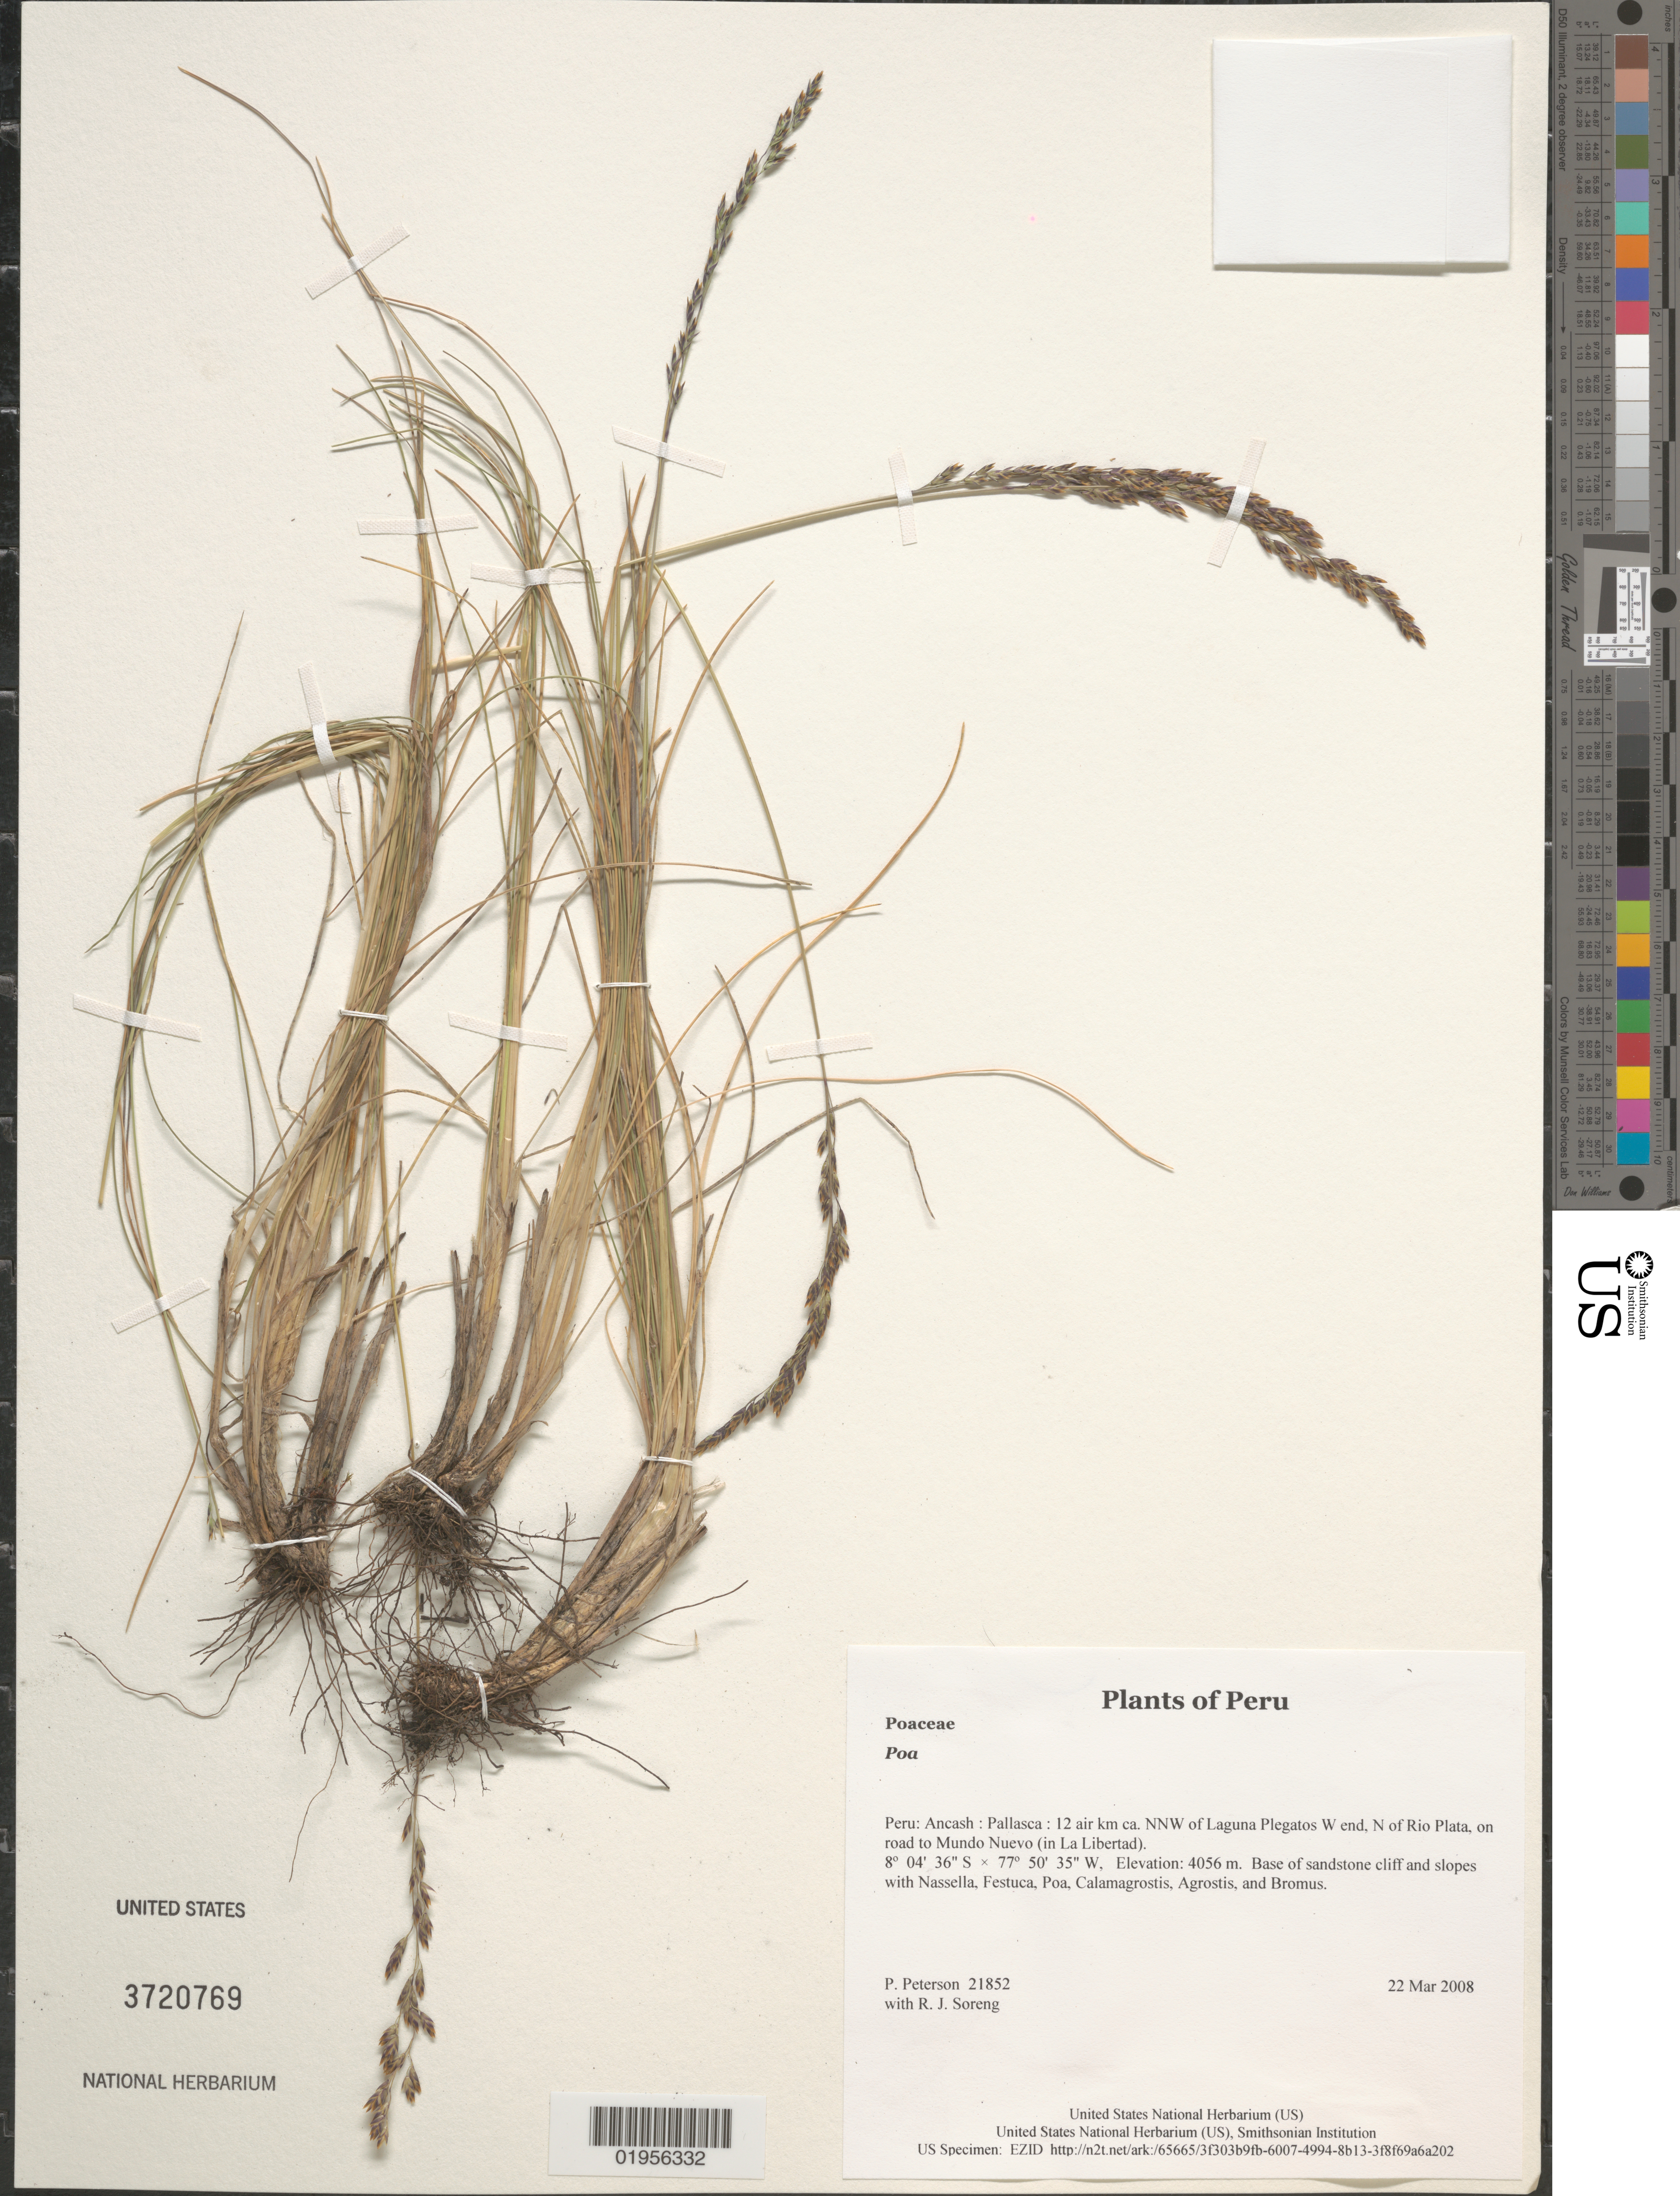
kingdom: Plantae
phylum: Tracheophyta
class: Liliopsida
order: Poales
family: Poaceae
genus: Poa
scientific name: Poa sp.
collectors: P. M. Peterson & R. J. Soreng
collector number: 21852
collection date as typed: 22 Mar 2008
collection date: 2008-03-22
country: Peru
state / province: Ancash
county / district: Pallasca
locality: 12 air km ca. NNW of Laguna Plegatos W end, N of Rio Plata, on road to Mundo Nuevo (in La Libertad)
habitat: Base of sandstone cliff and slopes with Nassella, Festuca, Poa, Calamagrostis, Agrostis, and Bromus.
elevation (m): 4056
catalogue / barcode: US 3720769